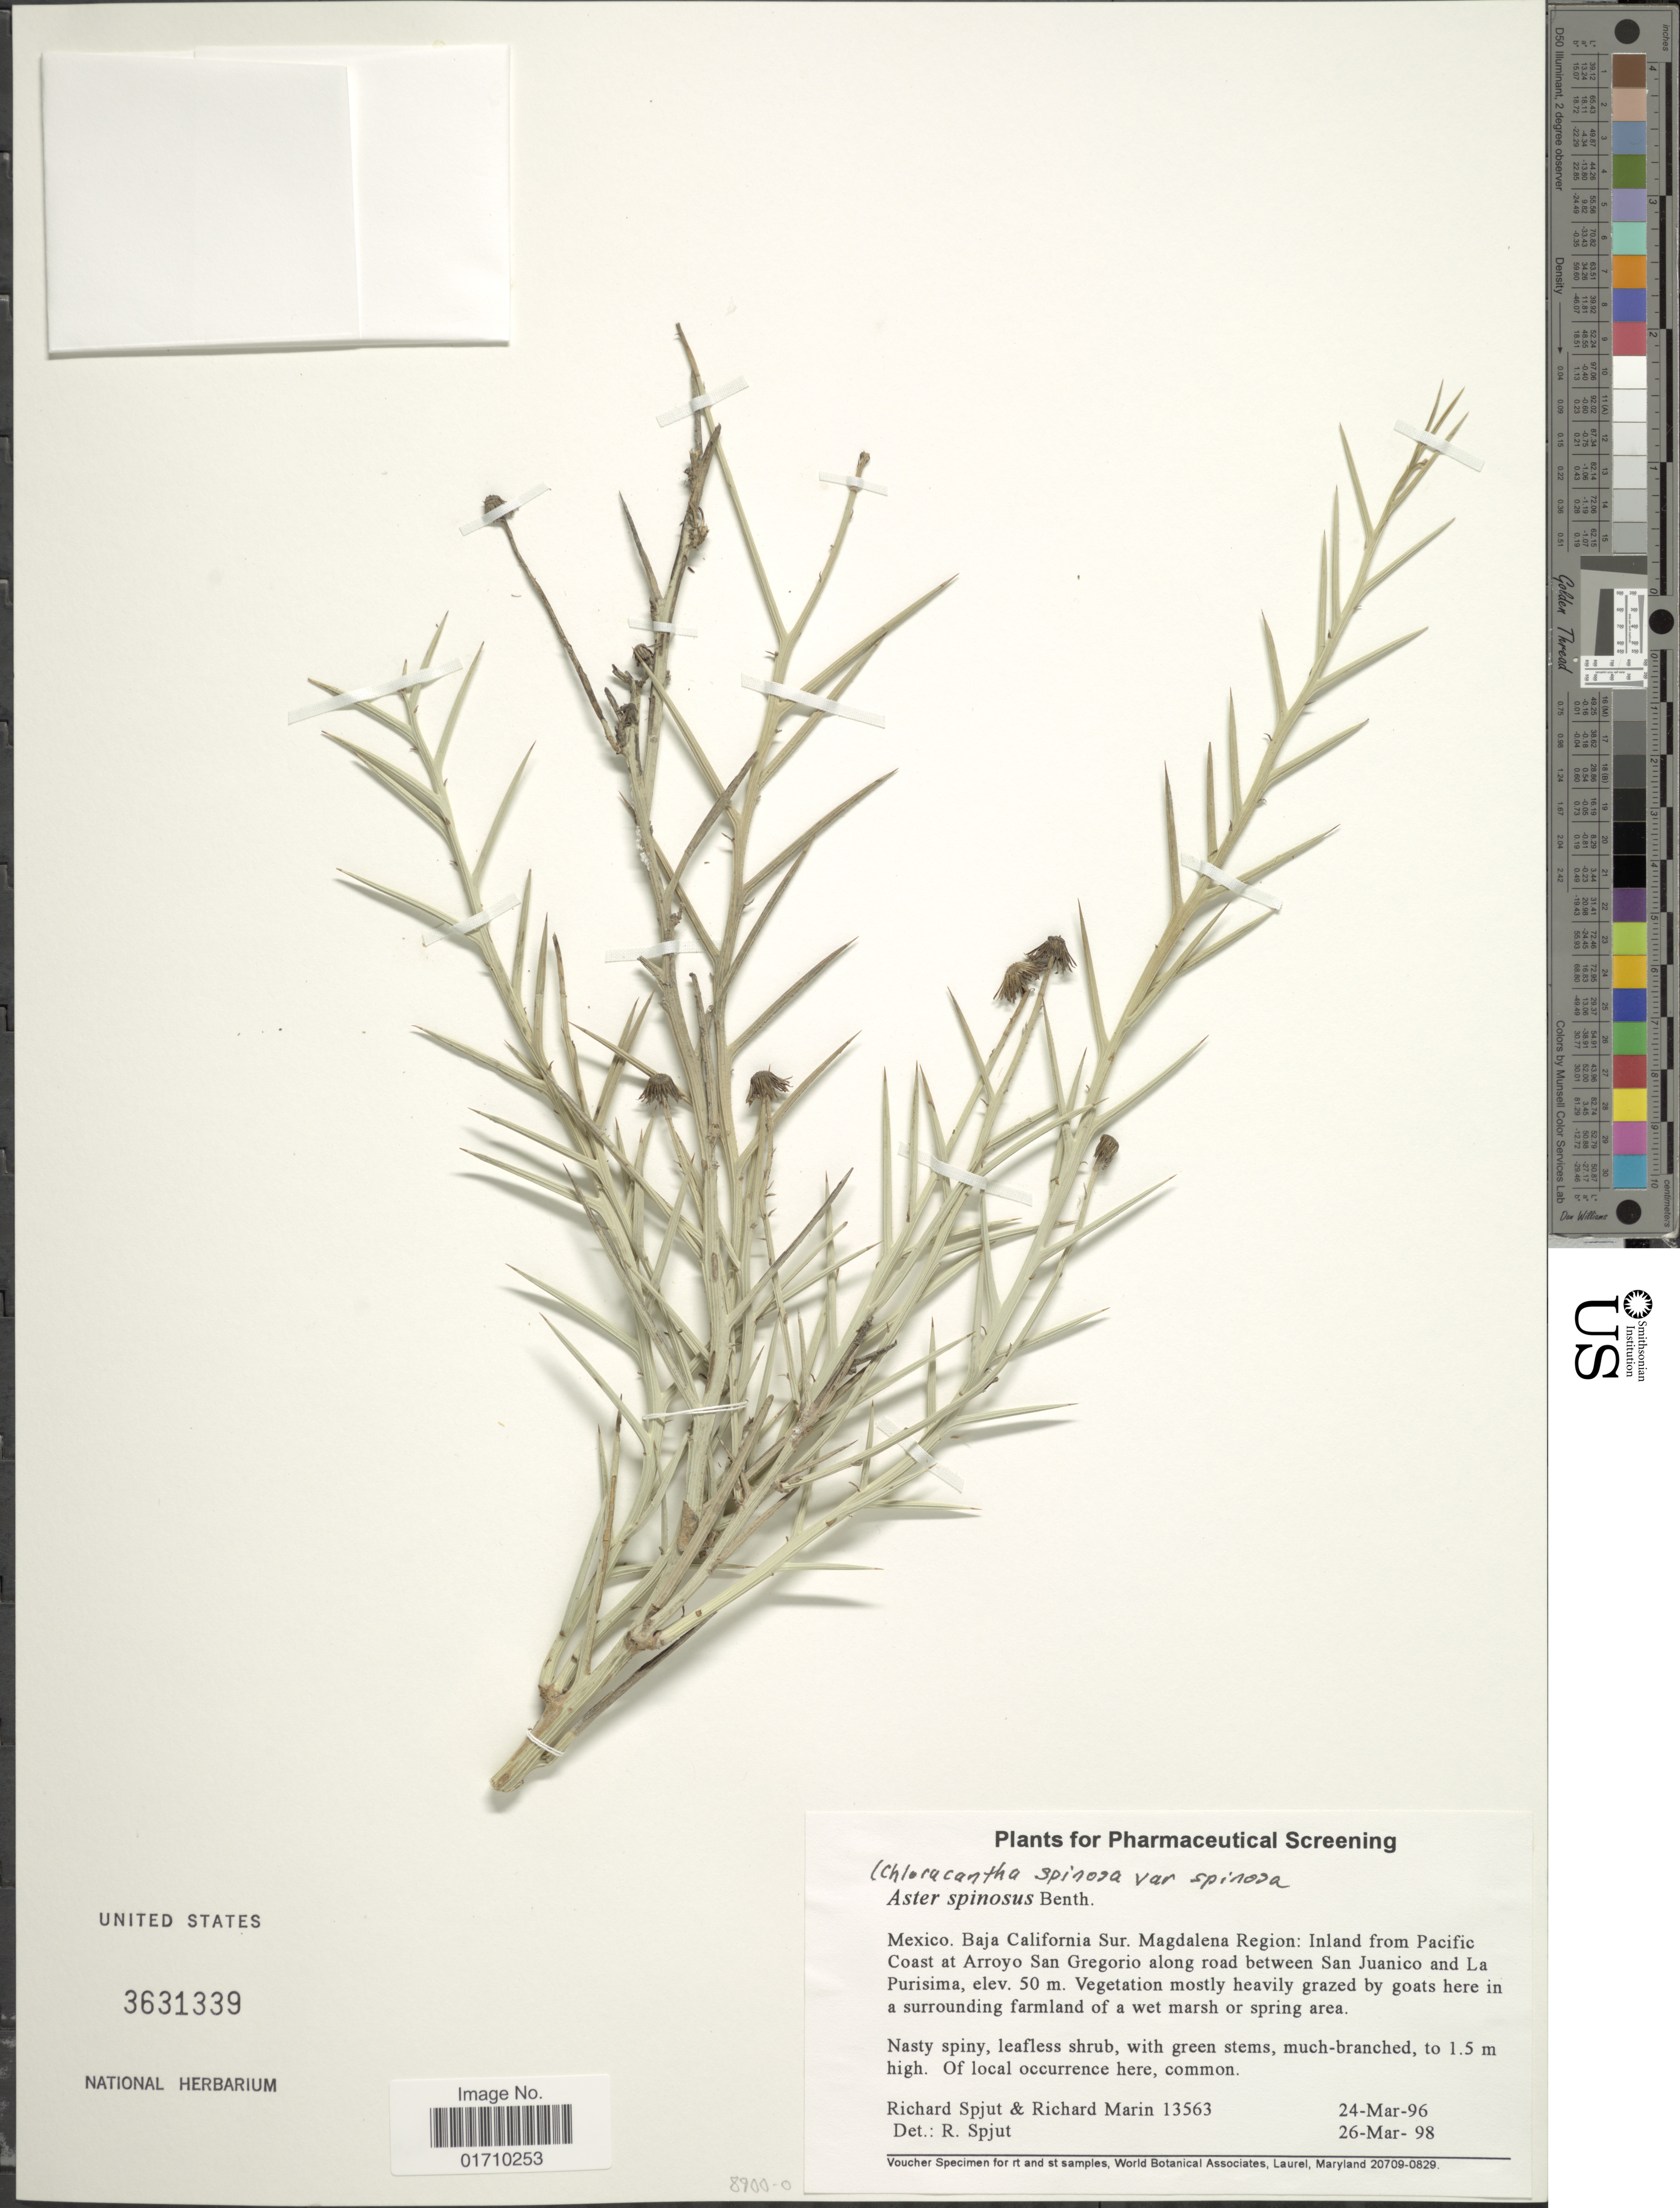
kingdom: Plantae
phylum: Tracheophyta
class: Magnoliopsida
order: Asterales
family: Asteraceae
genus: Chloracantha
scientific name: Chloracantha spinosa var. spinosa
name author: (Benth.) G.L. Nesom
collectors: R. Spjut & R. Williams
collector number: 13563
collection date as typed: Transcribed d/m/y: 24/3/96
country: Mexico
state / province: Baja California Sur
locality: Magdalena Region: Inland from Pacific Coast at Arroyo San Gregorio along road between San Juanico and La Purisima. Vegetation mostly heavily grazed by goats here in a surrounding farmland of a wet marsh or spring area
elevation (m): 50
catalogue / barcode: US 3631339